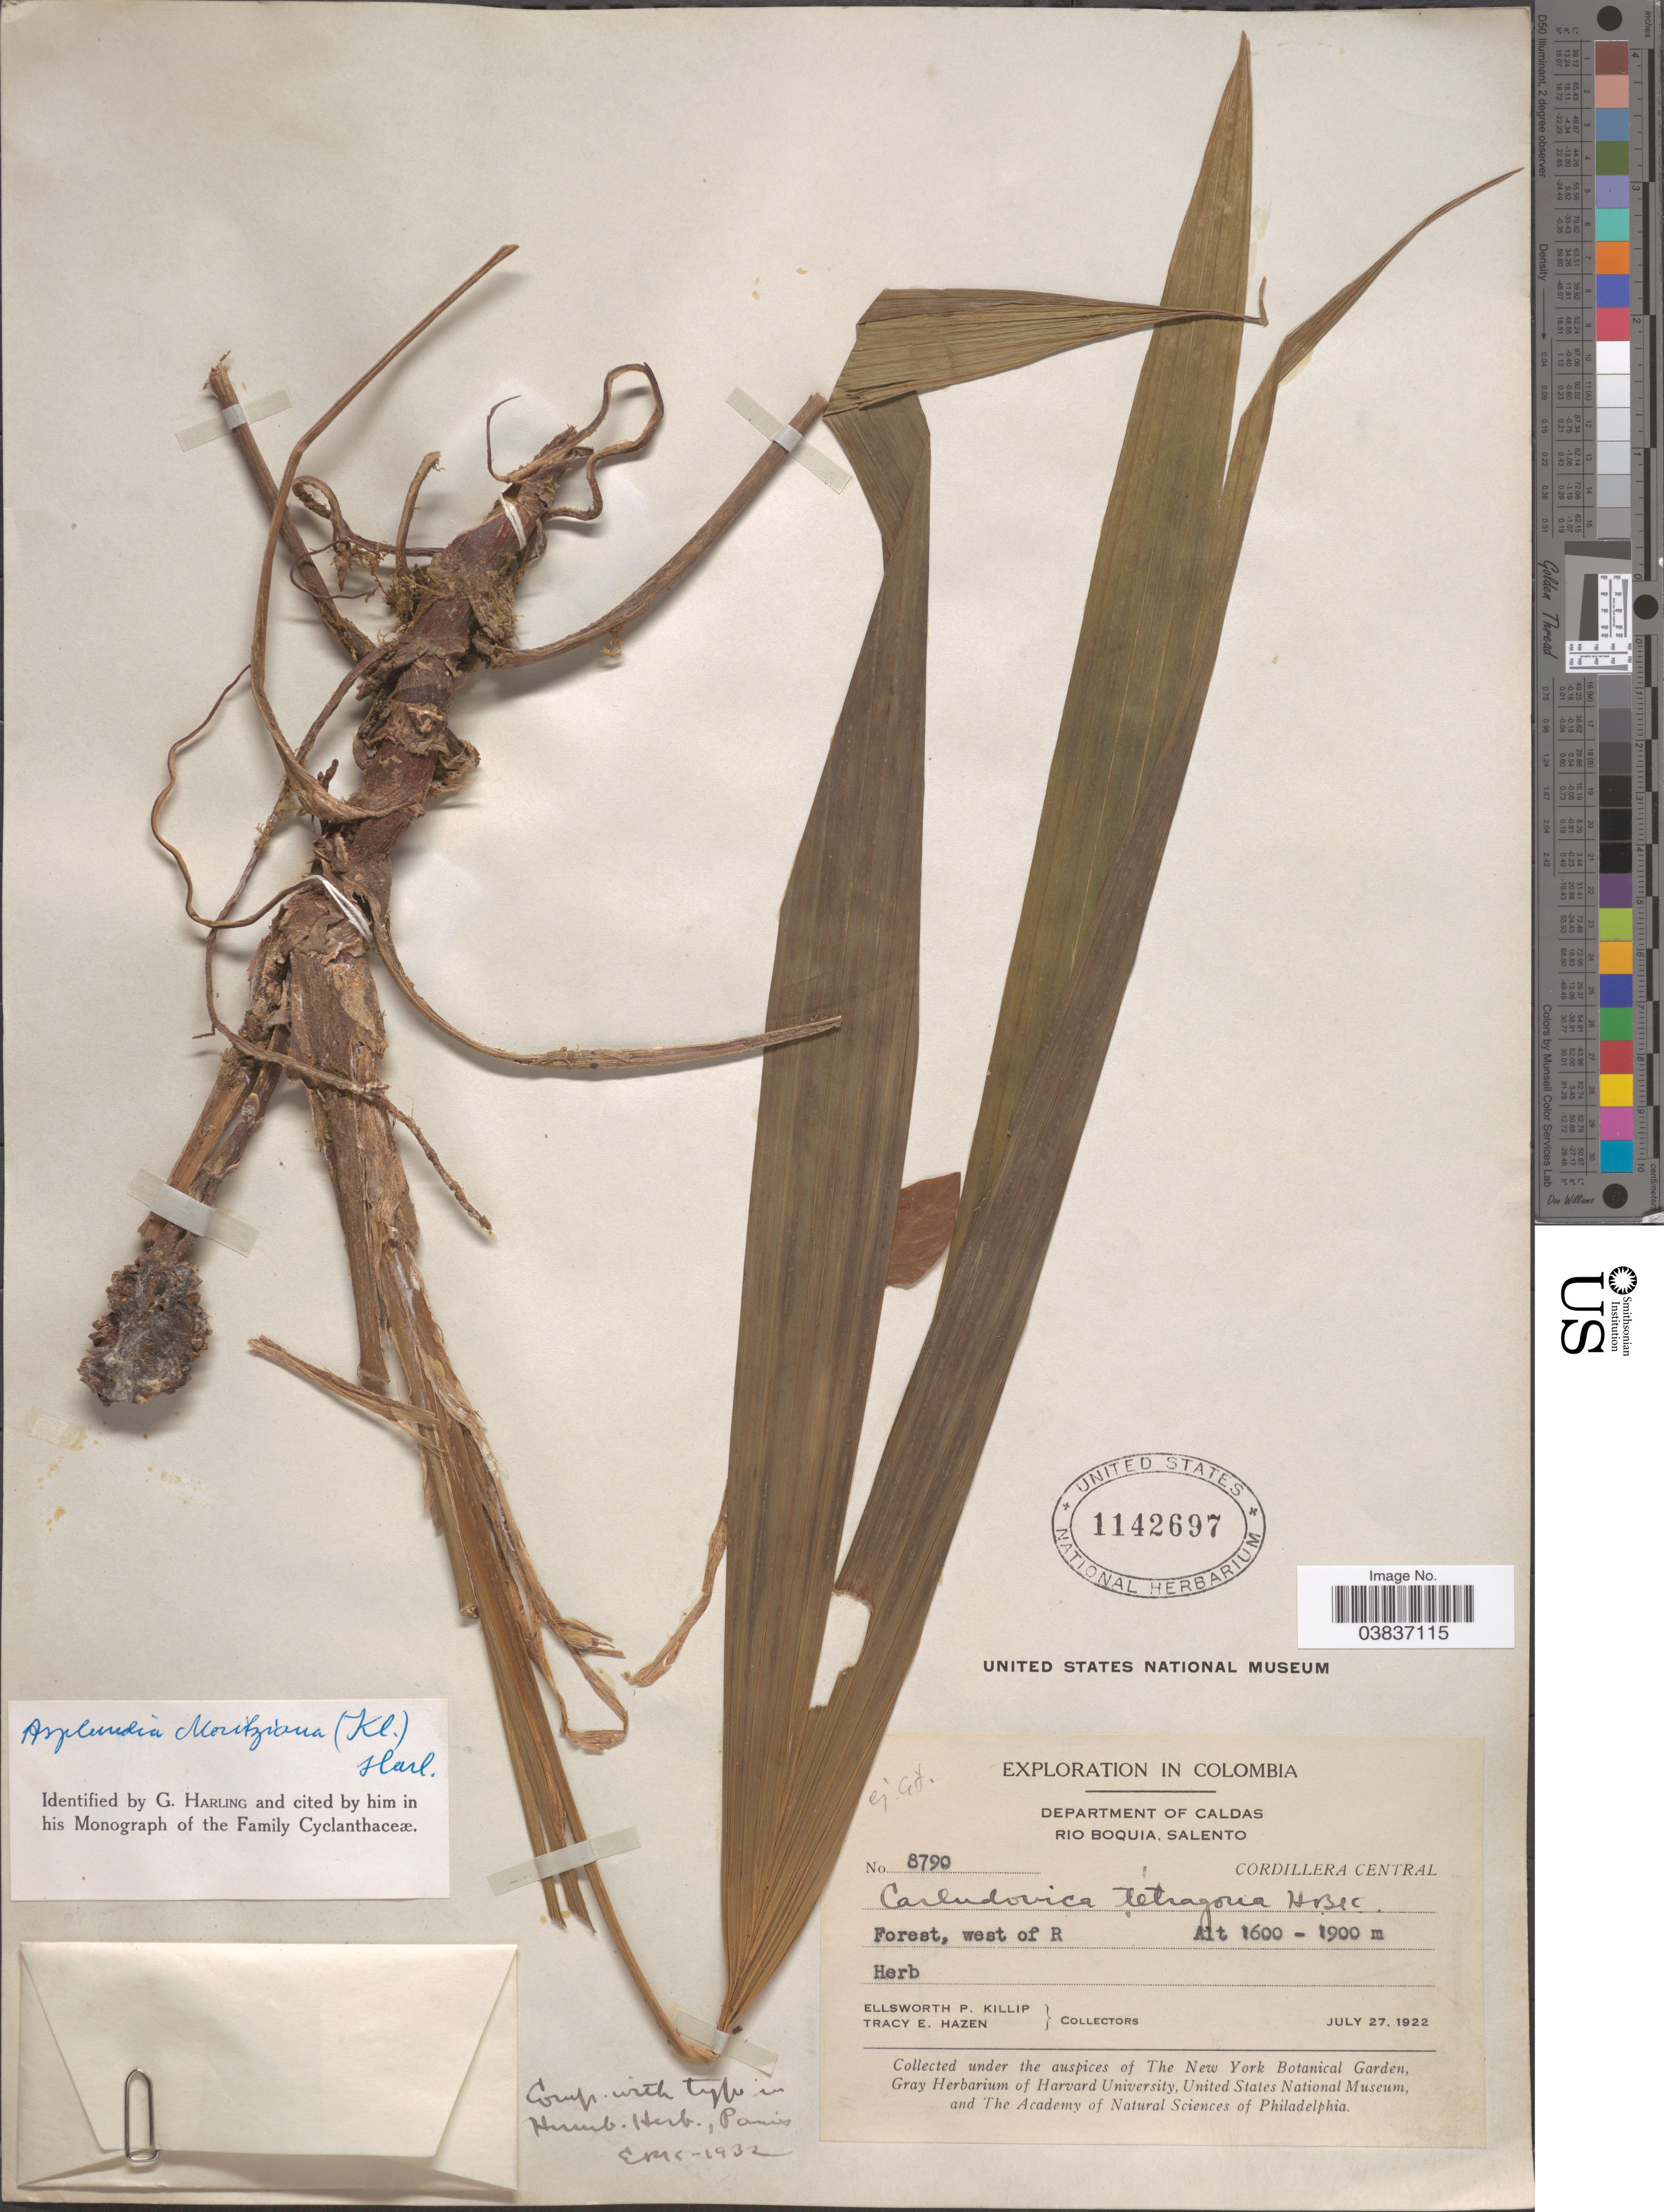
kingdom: Plantae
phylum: Tracheophyta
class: Liliopsida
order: Pandanales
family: Cyclanthaceae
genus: Asplundia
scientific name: Asplundia moritziana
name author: (Klotzsch) Harling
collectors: E. P. Killip & T. E. Hazen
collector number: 8790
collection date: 1922-07-27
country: Colombia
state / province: Caldas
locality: Department of Caldas. Rio Boquia, Salento. Cordillera Central.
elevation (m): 1600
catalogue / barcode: US 1142697